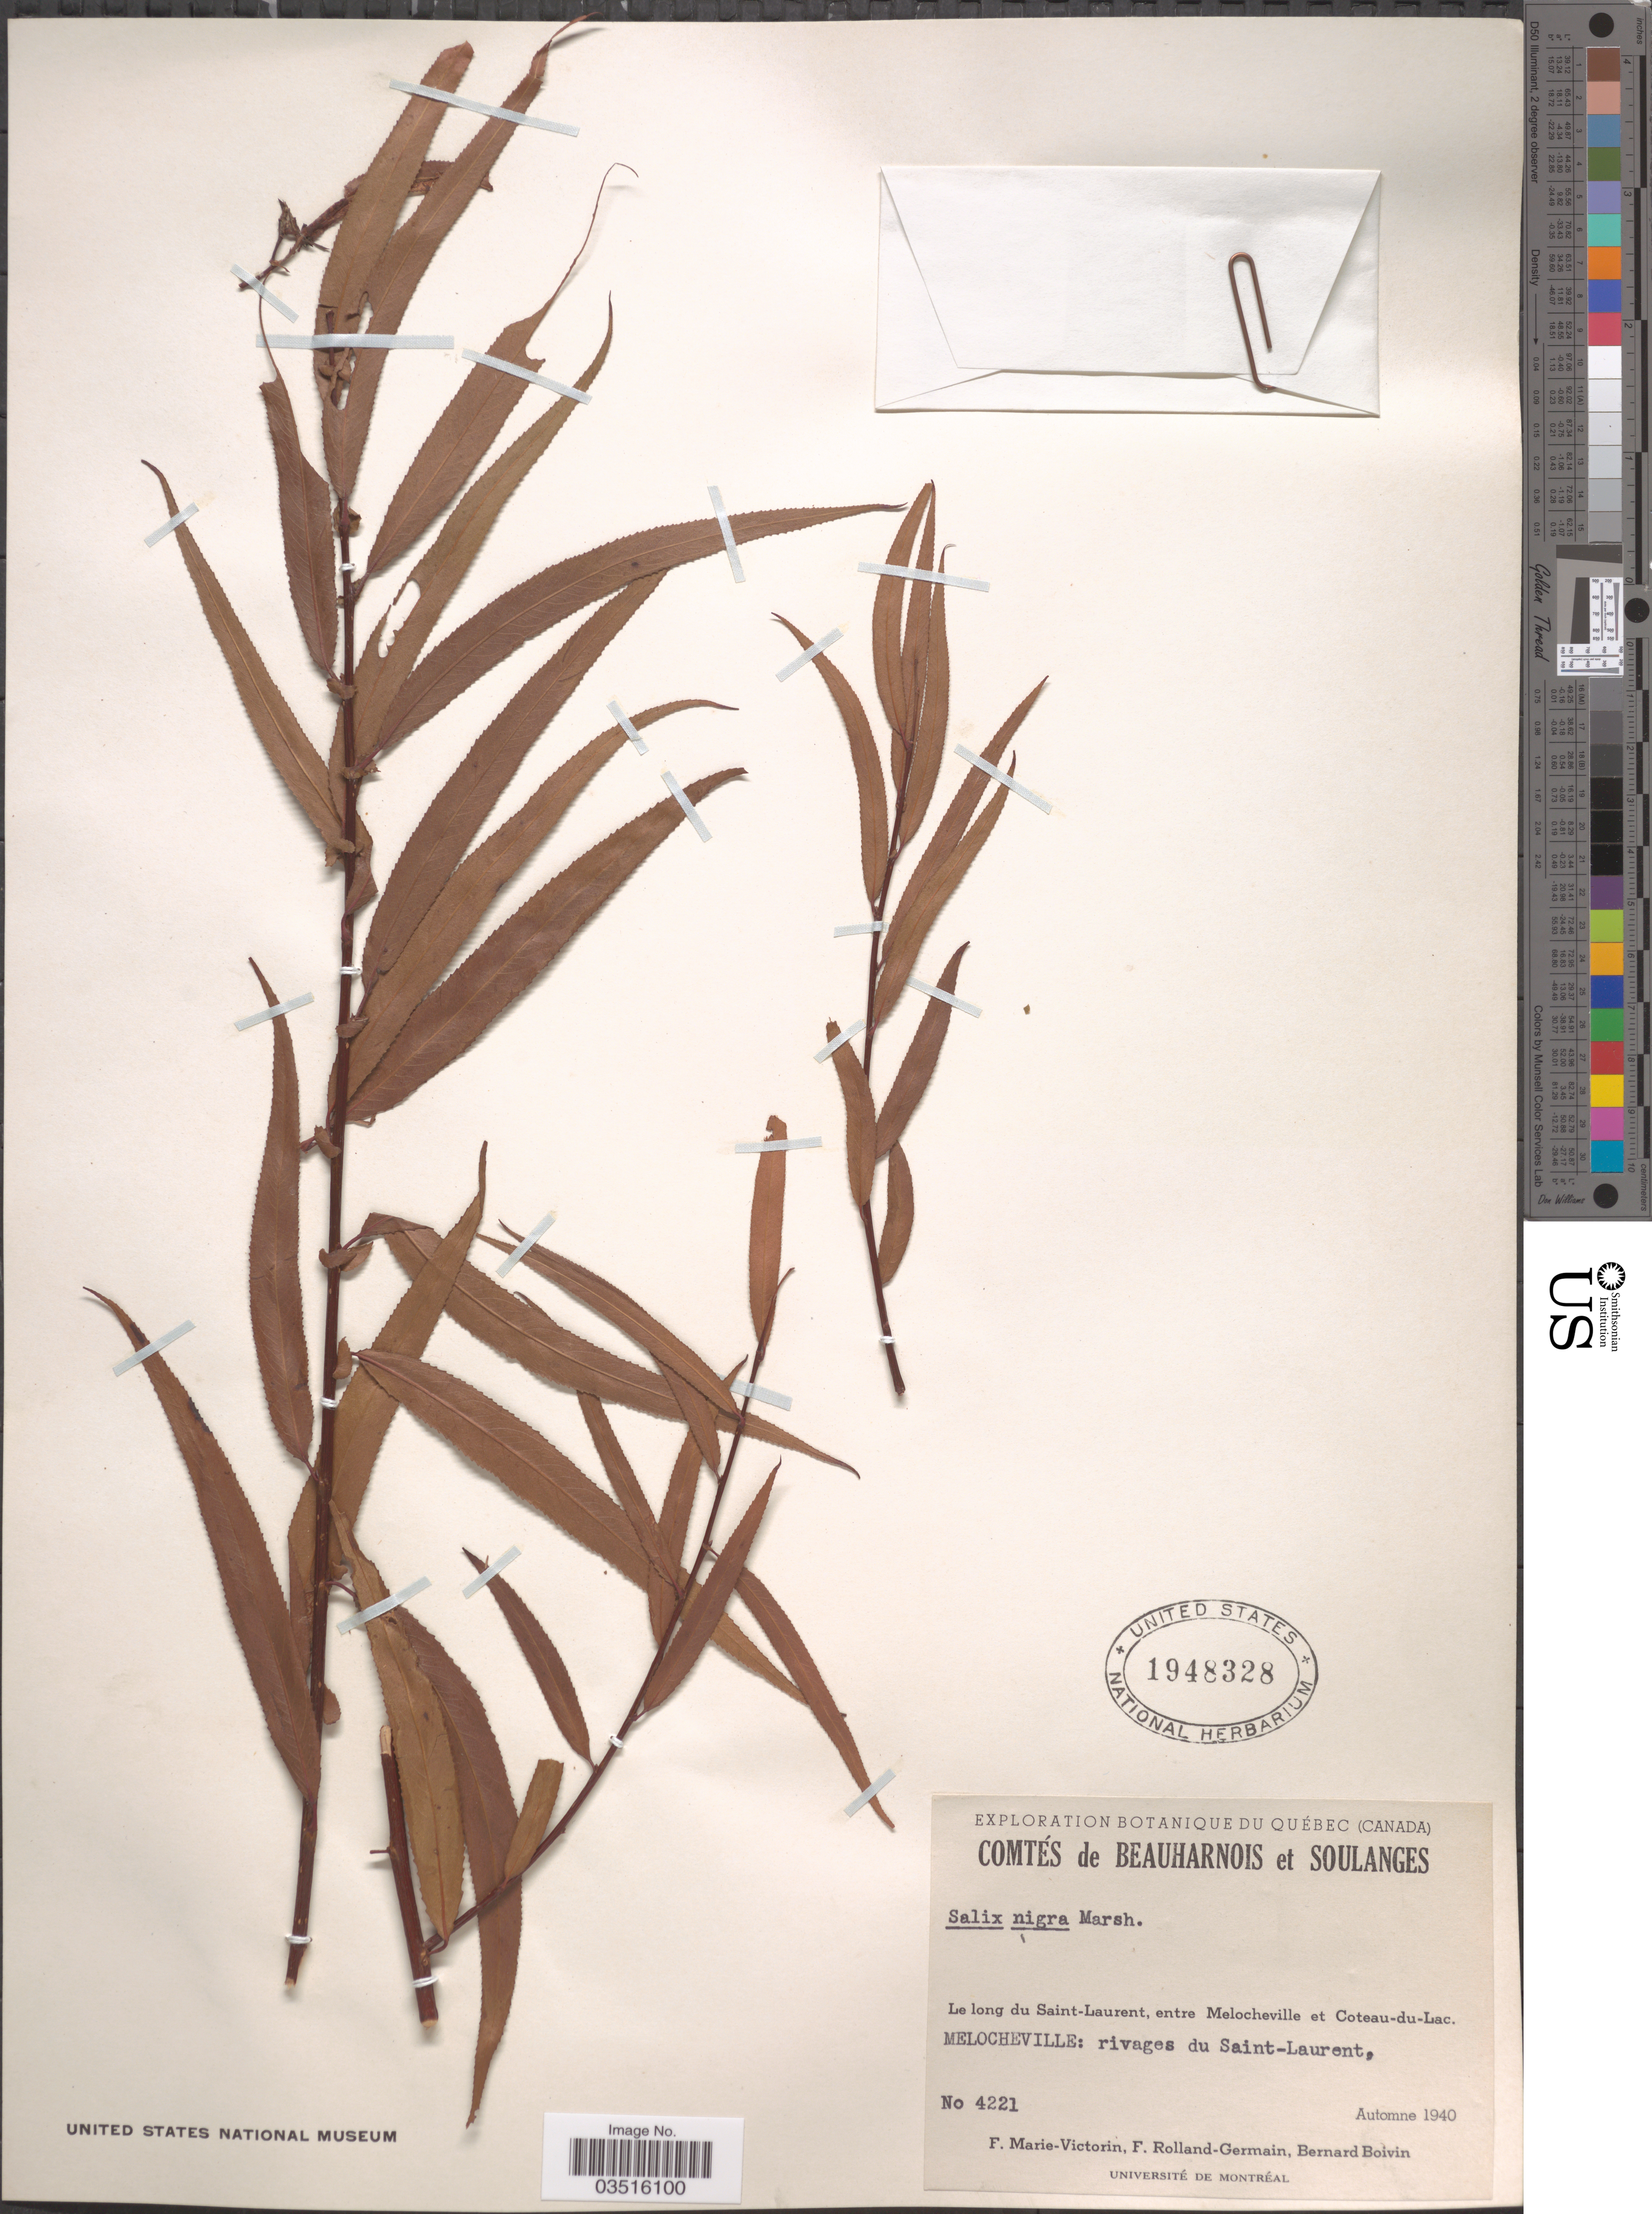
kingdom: Plantae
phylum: Tracheophyta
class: Magnoliopsida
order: Malpighiales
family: Salicaceae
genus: Salix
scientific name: Salix nigra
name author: Marshall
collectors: F. Marie-Victorin, Rolland-Germain & J. R. B. Boivin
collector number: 4221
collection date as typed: Automne 1940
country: Canada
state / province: Quebec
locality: Comtés de Beauharnois et Soulanges. [unsure placement] Le long du Saint-Laurent, entre Melocheville et Coteau-du-Lac. Melocheville: rivages du Saint-Laurent.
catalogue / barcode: US 1948328